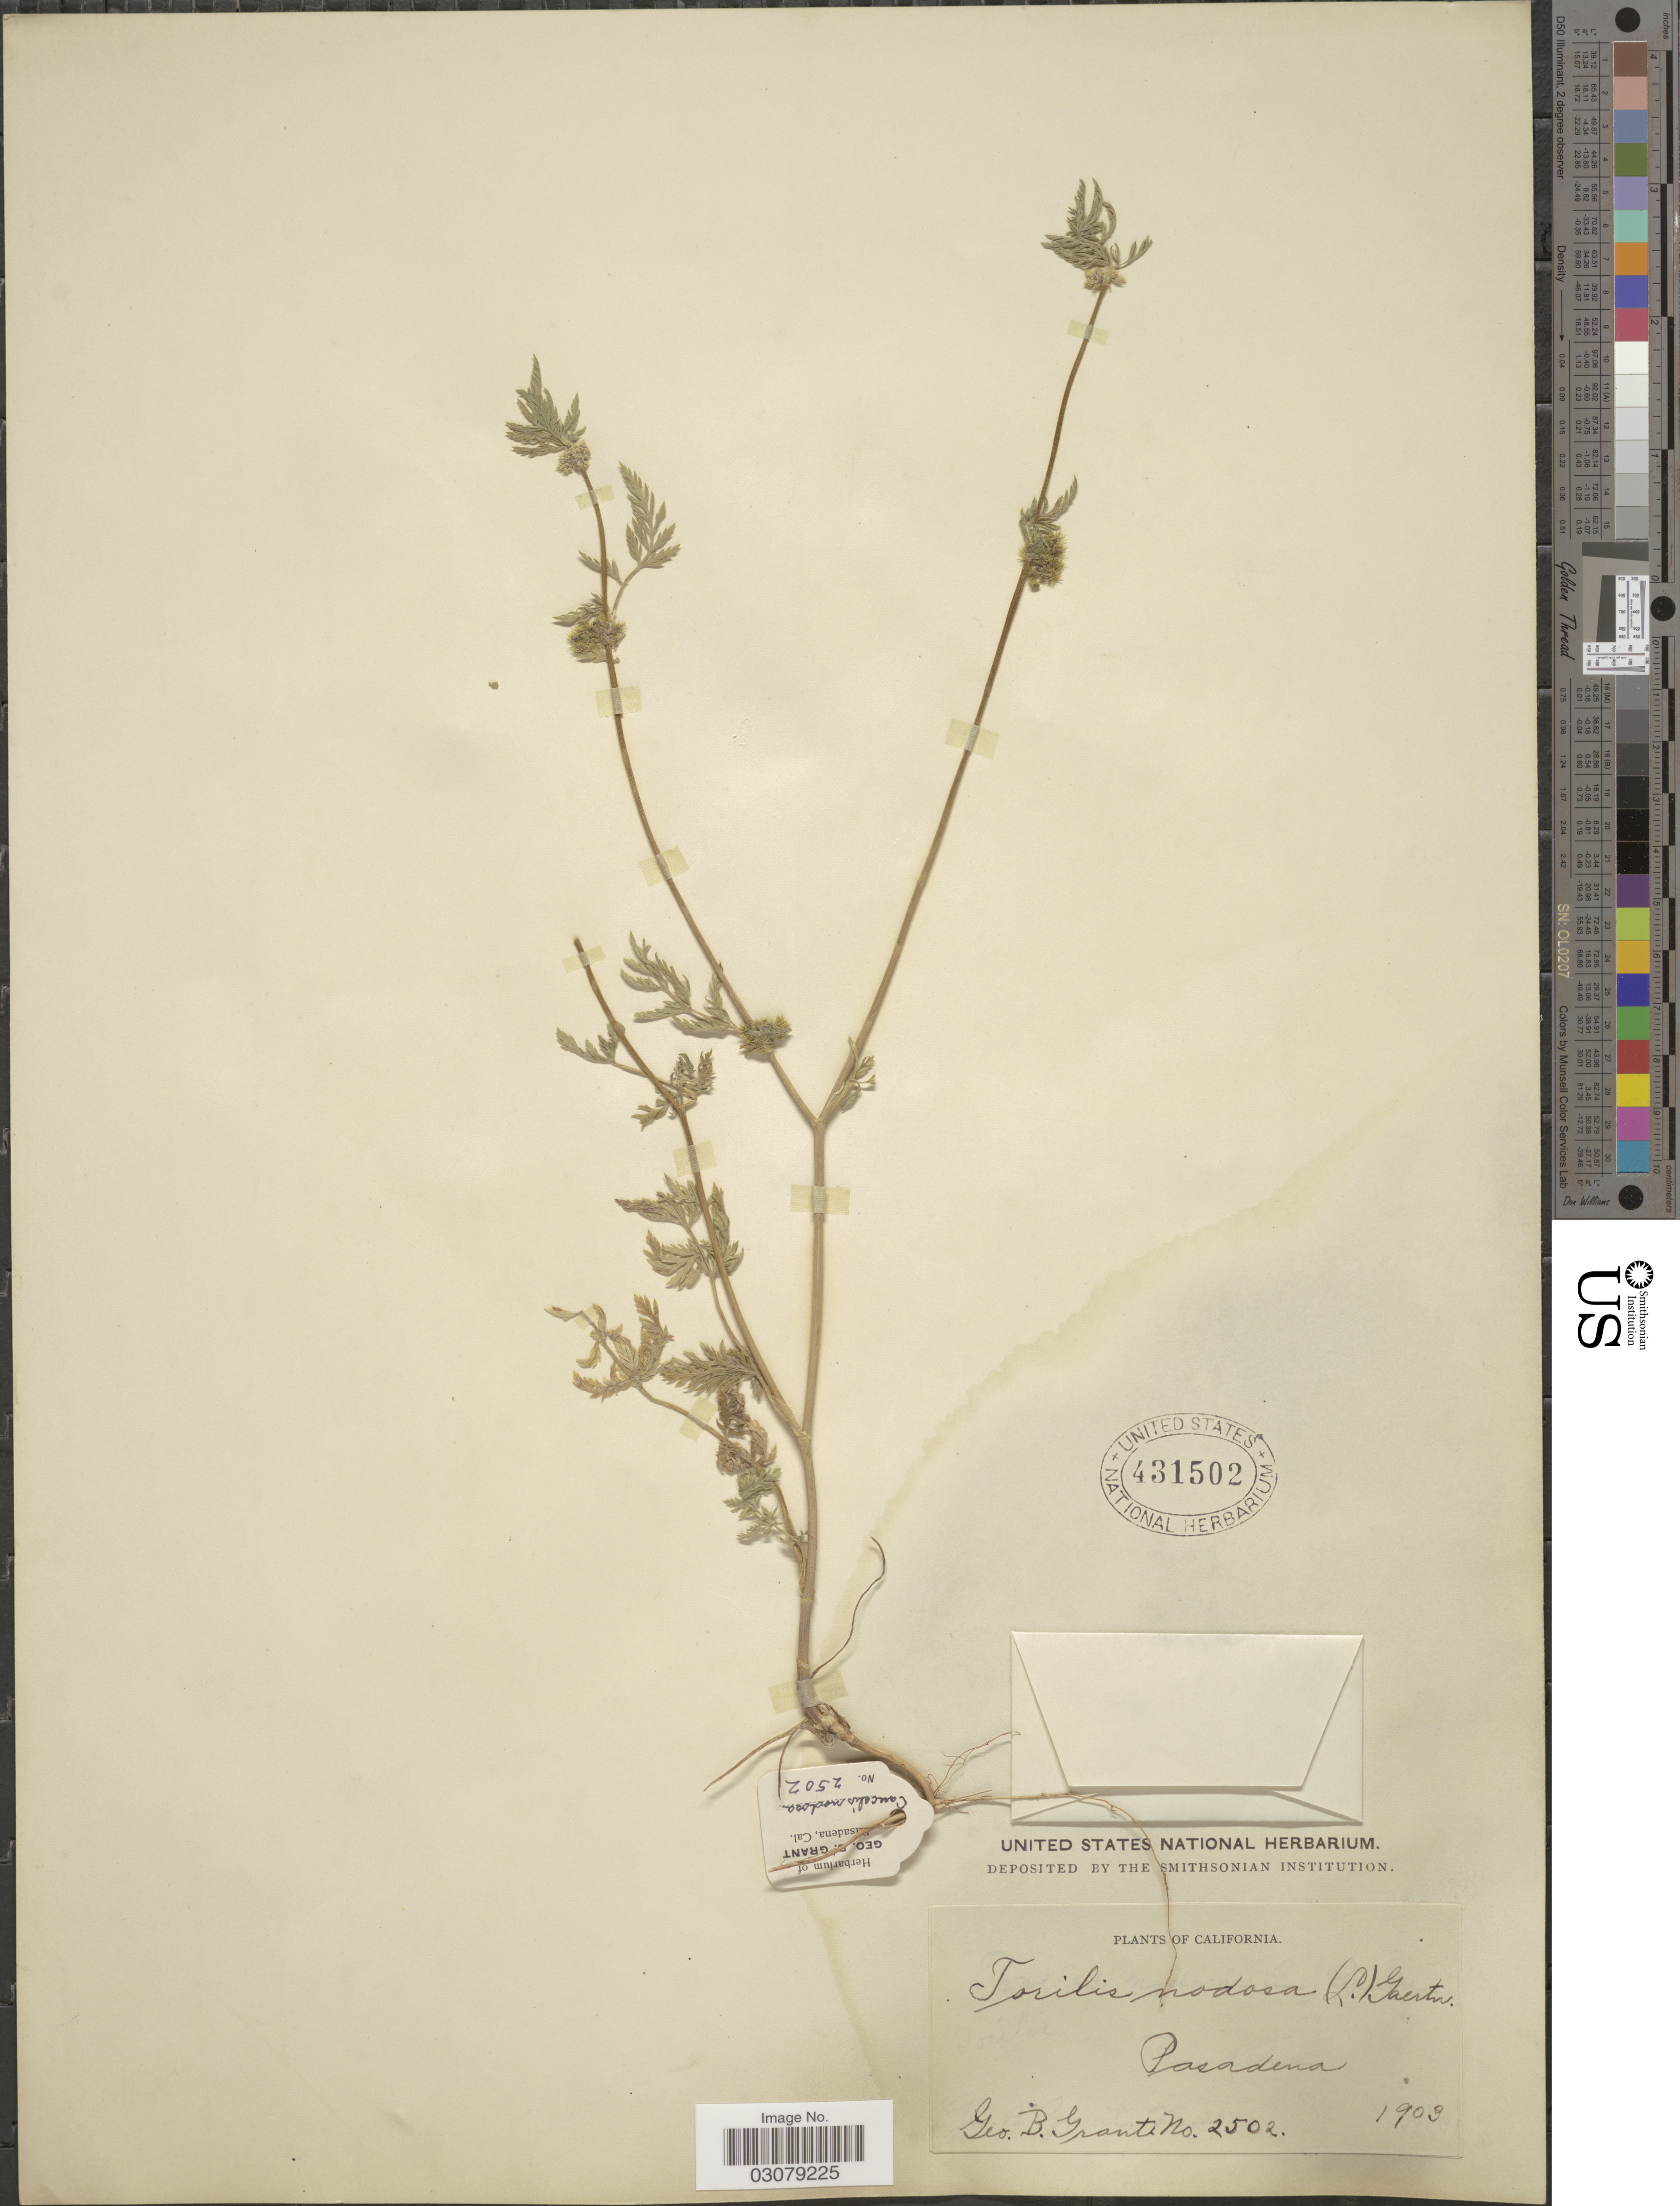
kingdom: Plantae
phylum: Tracheophyta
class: Magnoliopsida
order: Apiales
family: Apiaceae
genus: Torilis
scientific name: Torilis nodosa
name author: (L.) Gaertn.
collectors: G. Grant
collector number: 2502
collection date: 1903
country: United States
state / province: California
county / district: Los Angeles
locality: Pasadena.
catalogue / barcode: US 431502